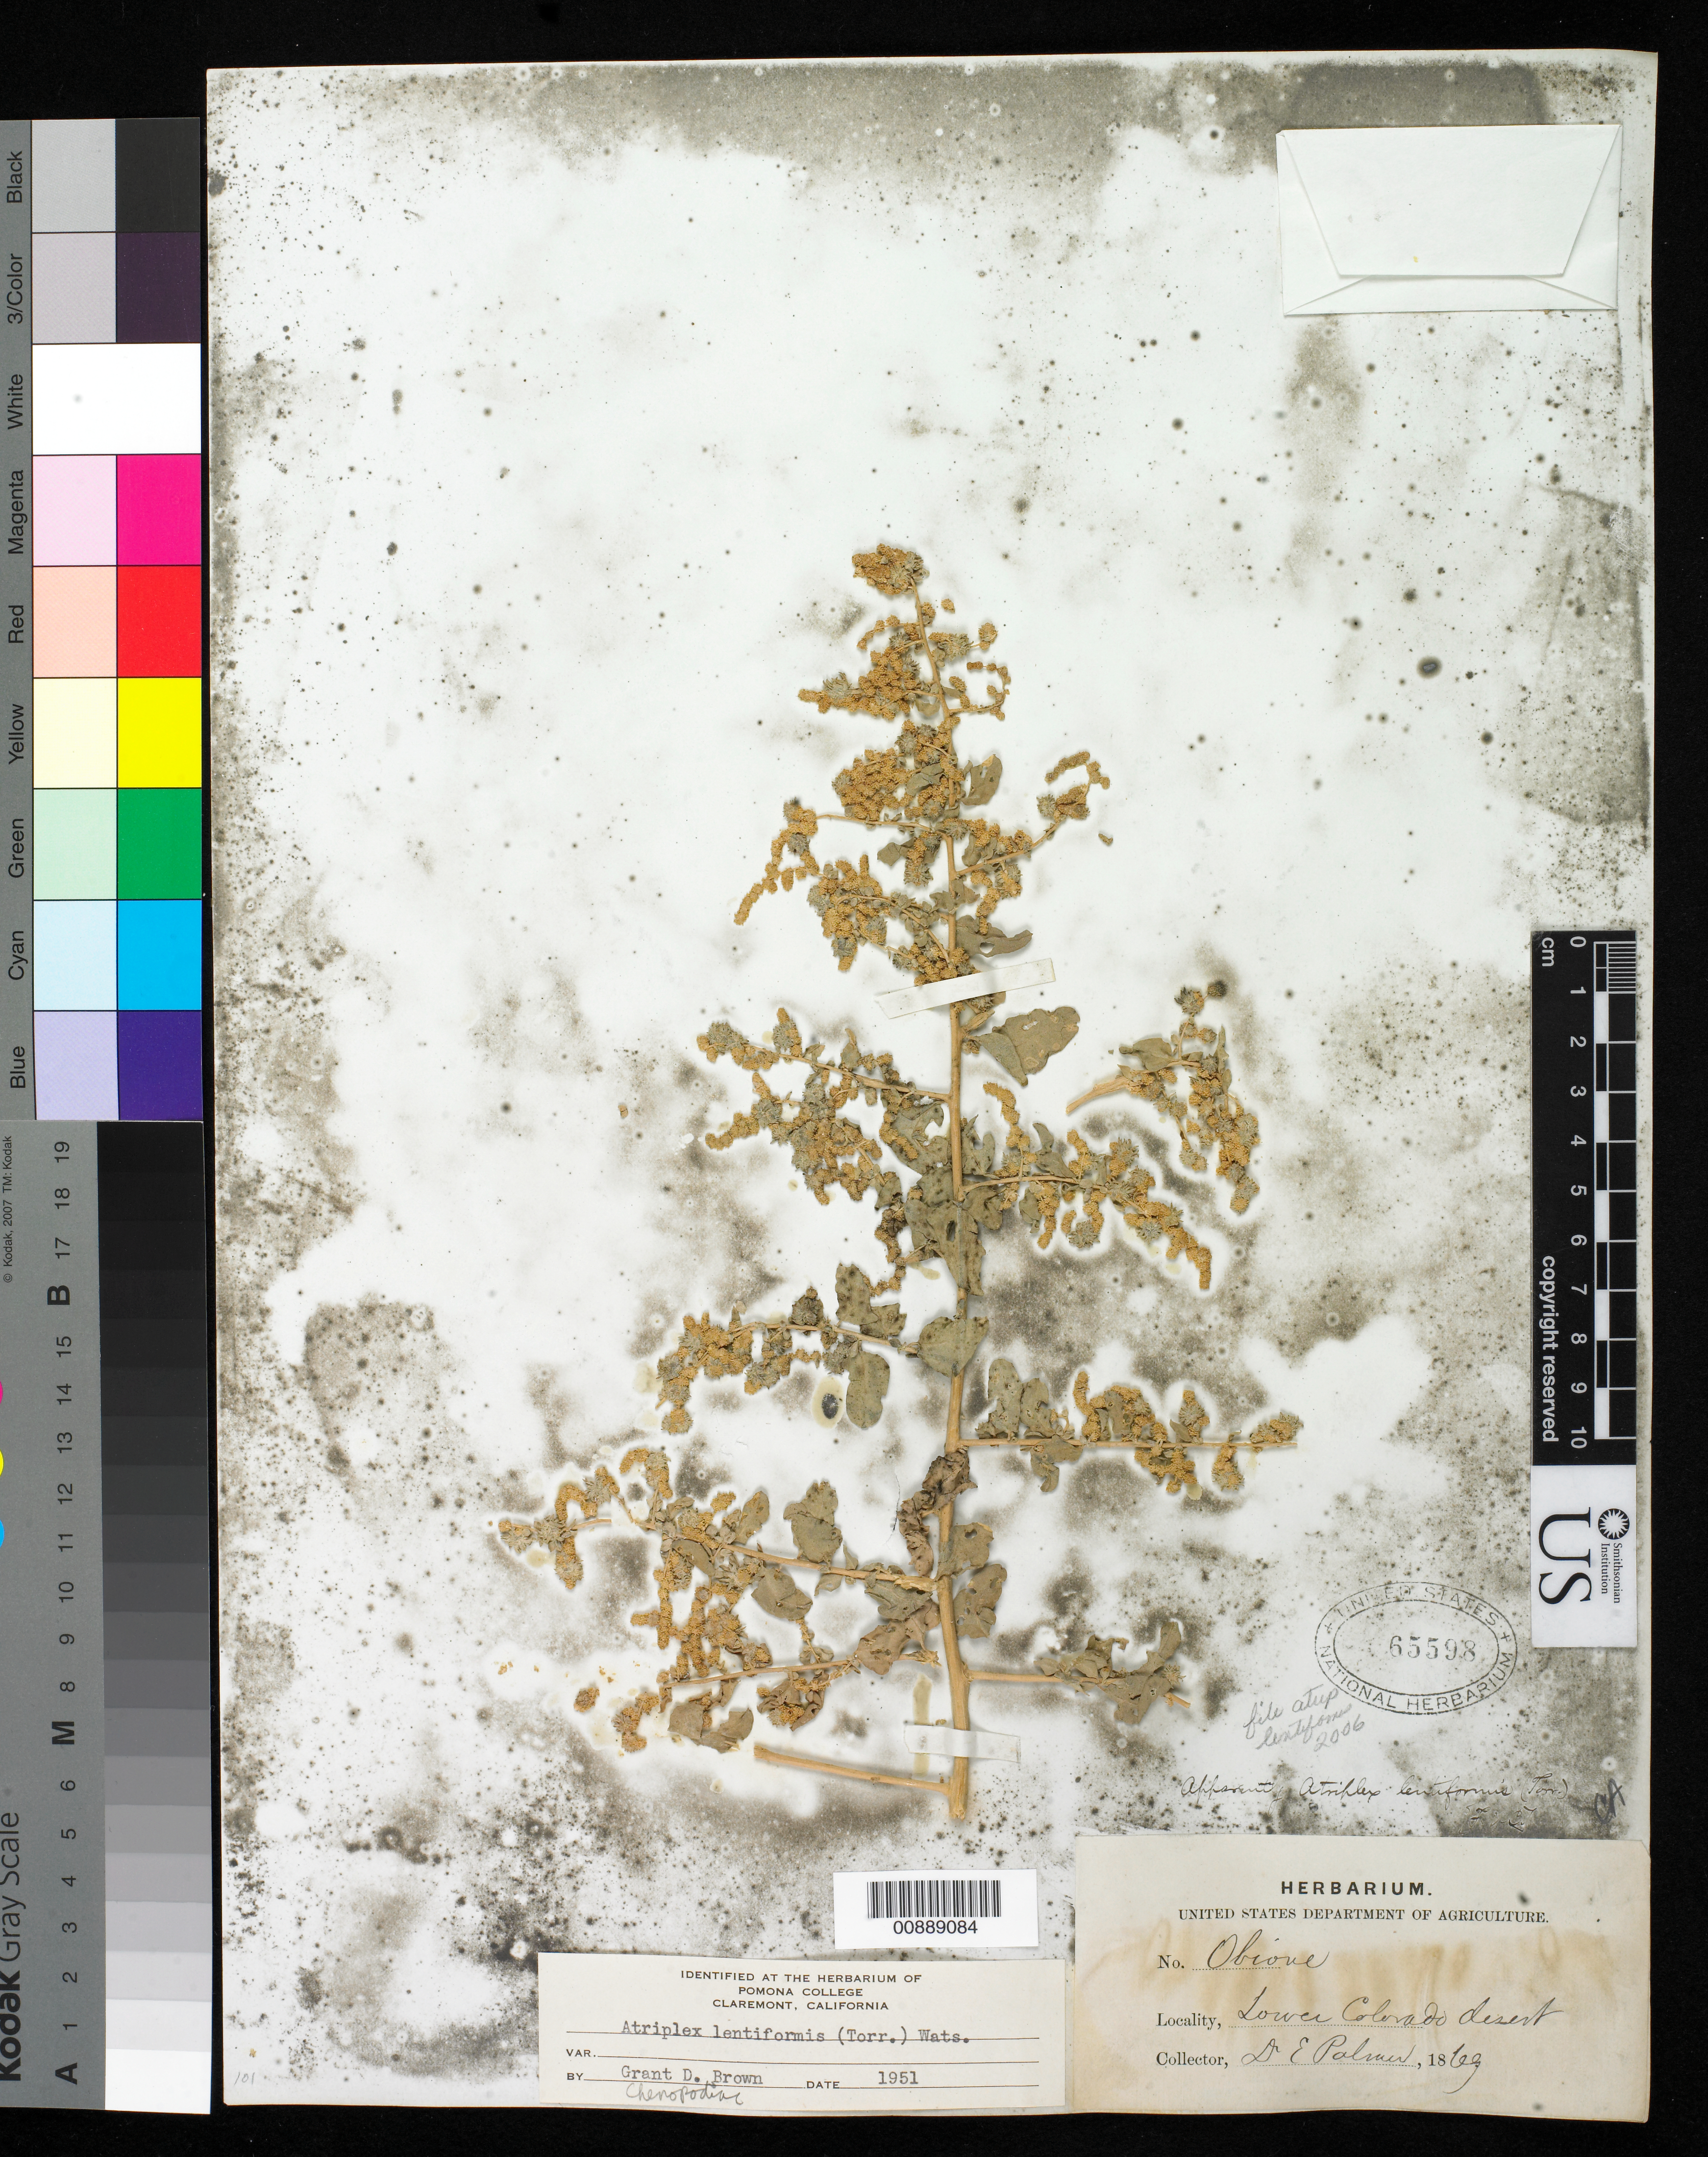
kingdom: Plantae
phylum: Tracheophyta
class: Magnoliopsida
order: Caryophyllales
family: Amaranthaceae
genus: Atriplex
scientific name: Atriplex lentiformis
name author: (Torr.) S. Watson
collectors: E. Palmer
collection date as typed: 1869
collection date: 1869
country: United States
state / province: California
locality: Lower Colorado Desert.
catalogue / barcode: US 65598